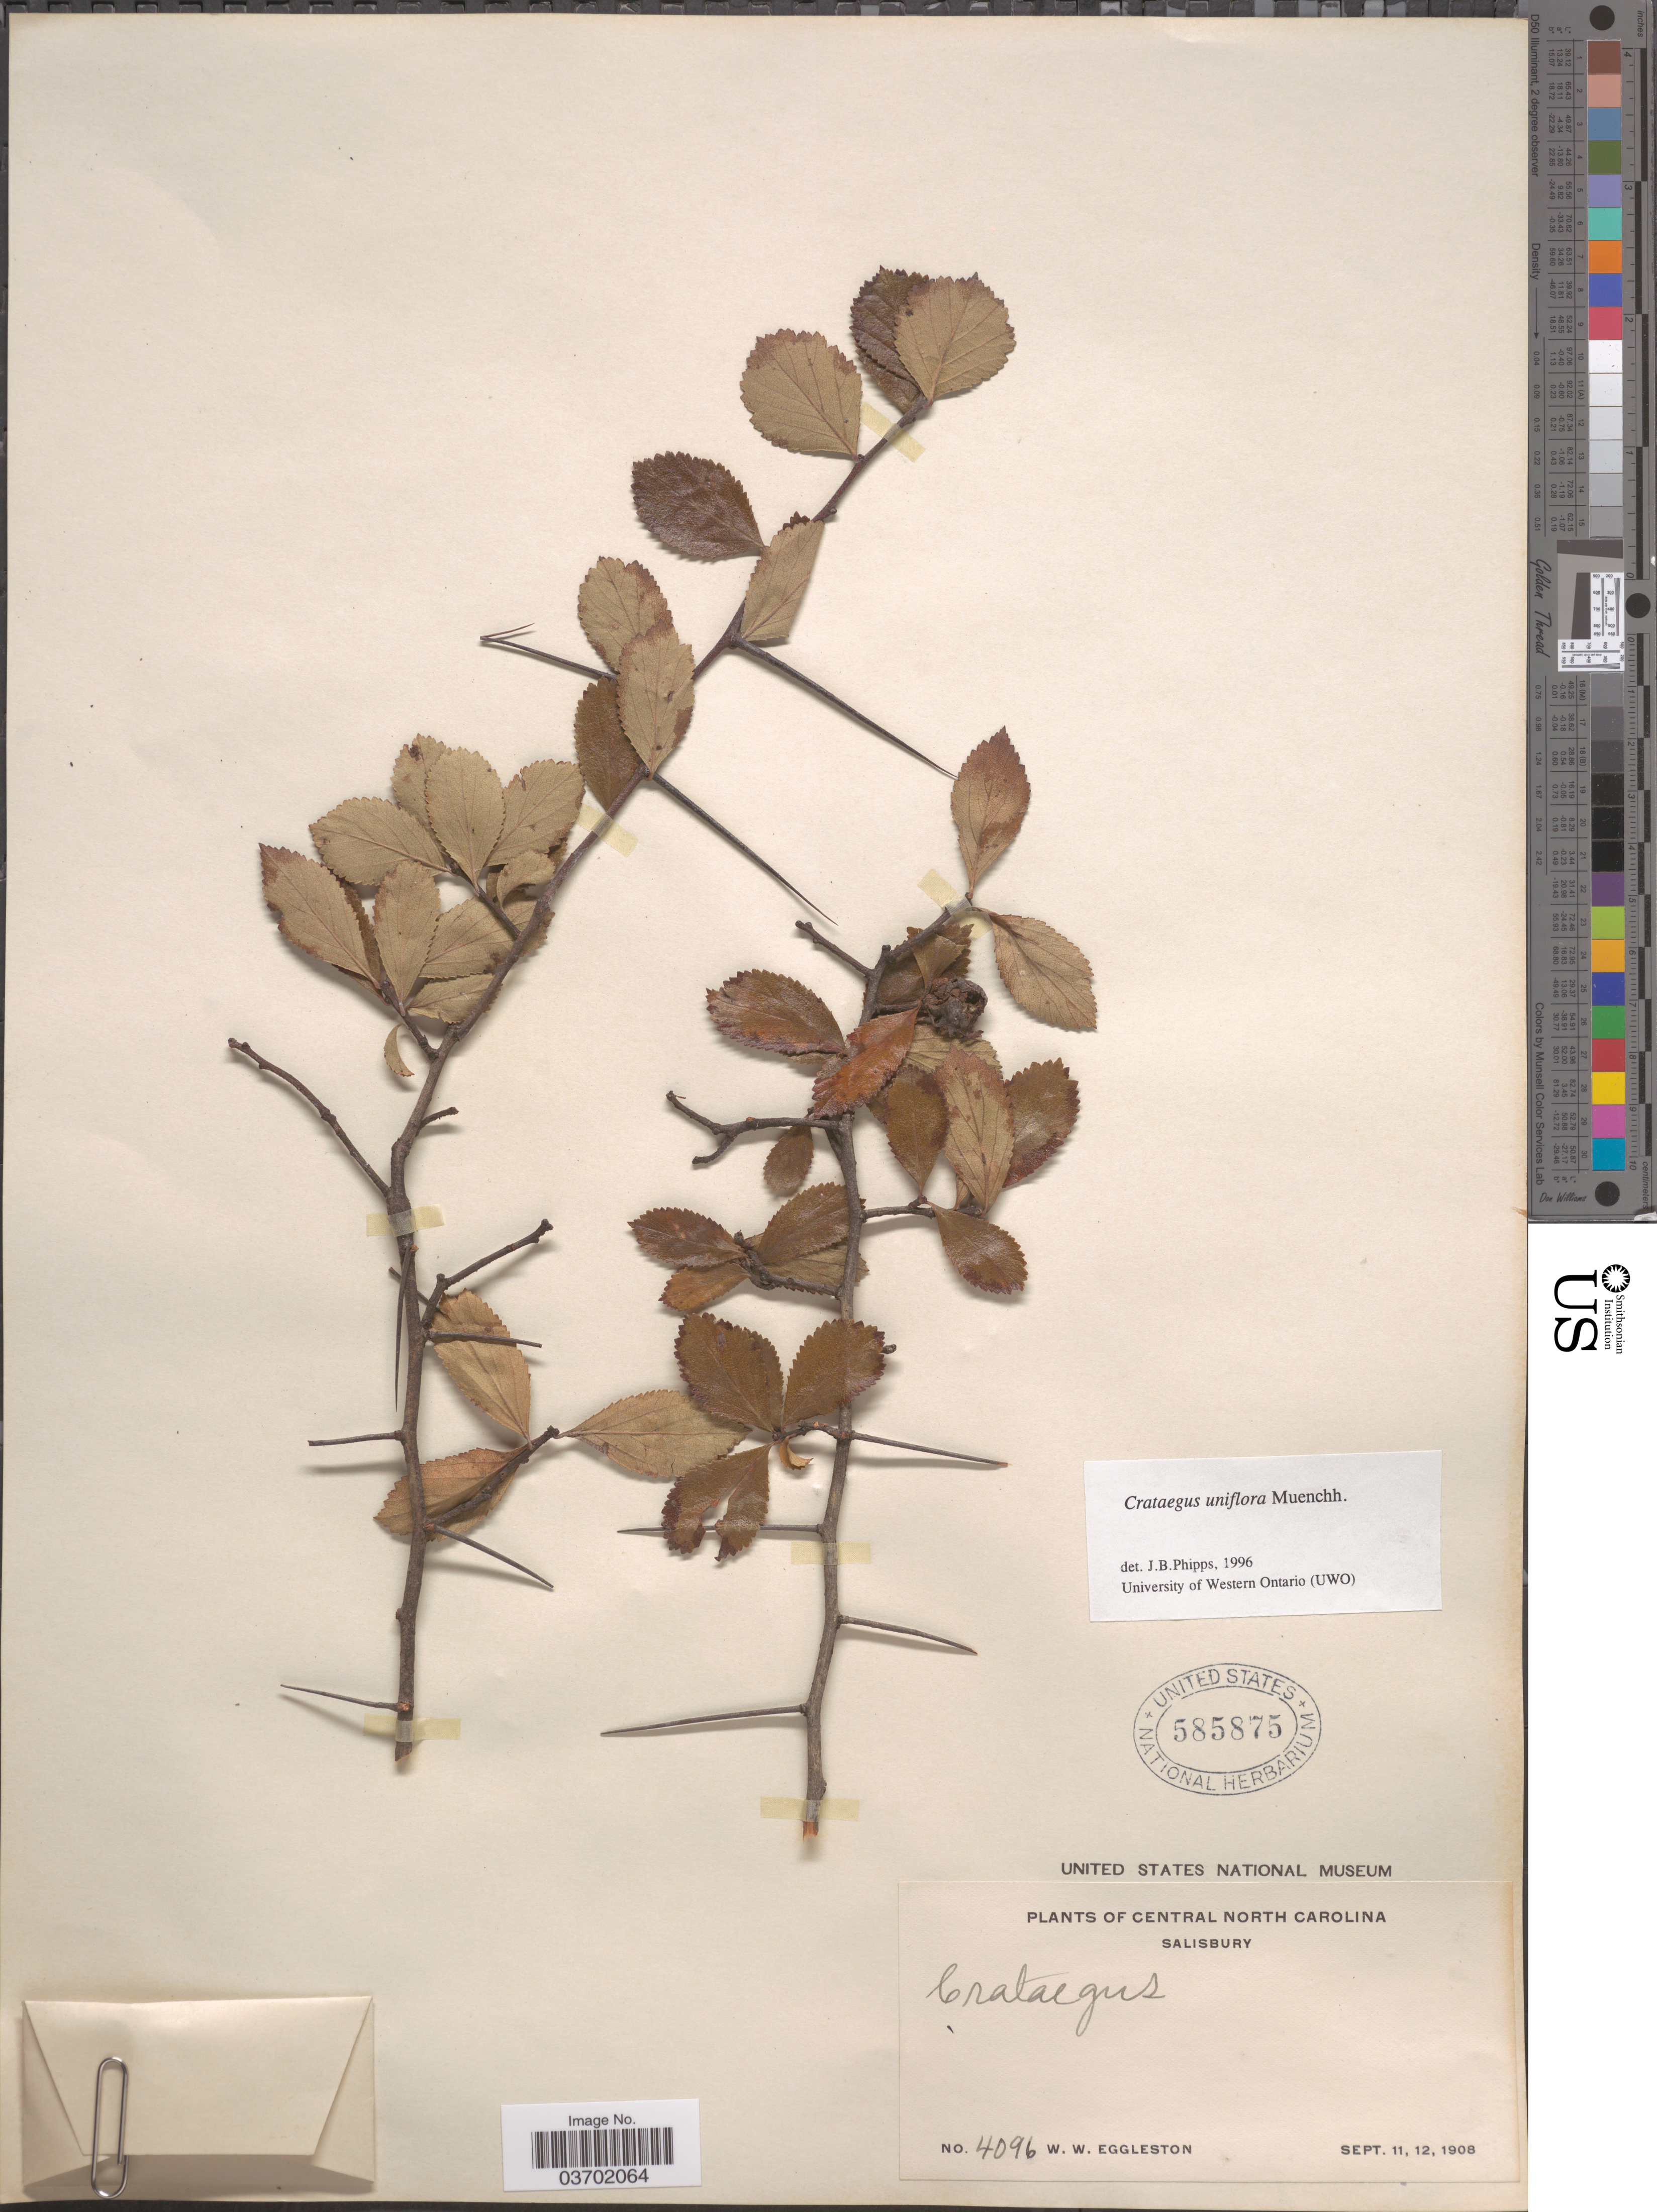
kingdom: Plantae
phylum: Tracheophyta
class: Magnoliopsida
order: Rosales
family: Rosaceae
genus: Crataegus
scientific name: Crataegus uniflora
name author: Münchh.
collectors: W. W. Eggleston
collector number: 4096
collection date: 1908-09-11/1908-09-12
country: United States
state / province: North Carolina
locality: Central North Carolina. Salisbury.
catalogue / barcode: US 585875